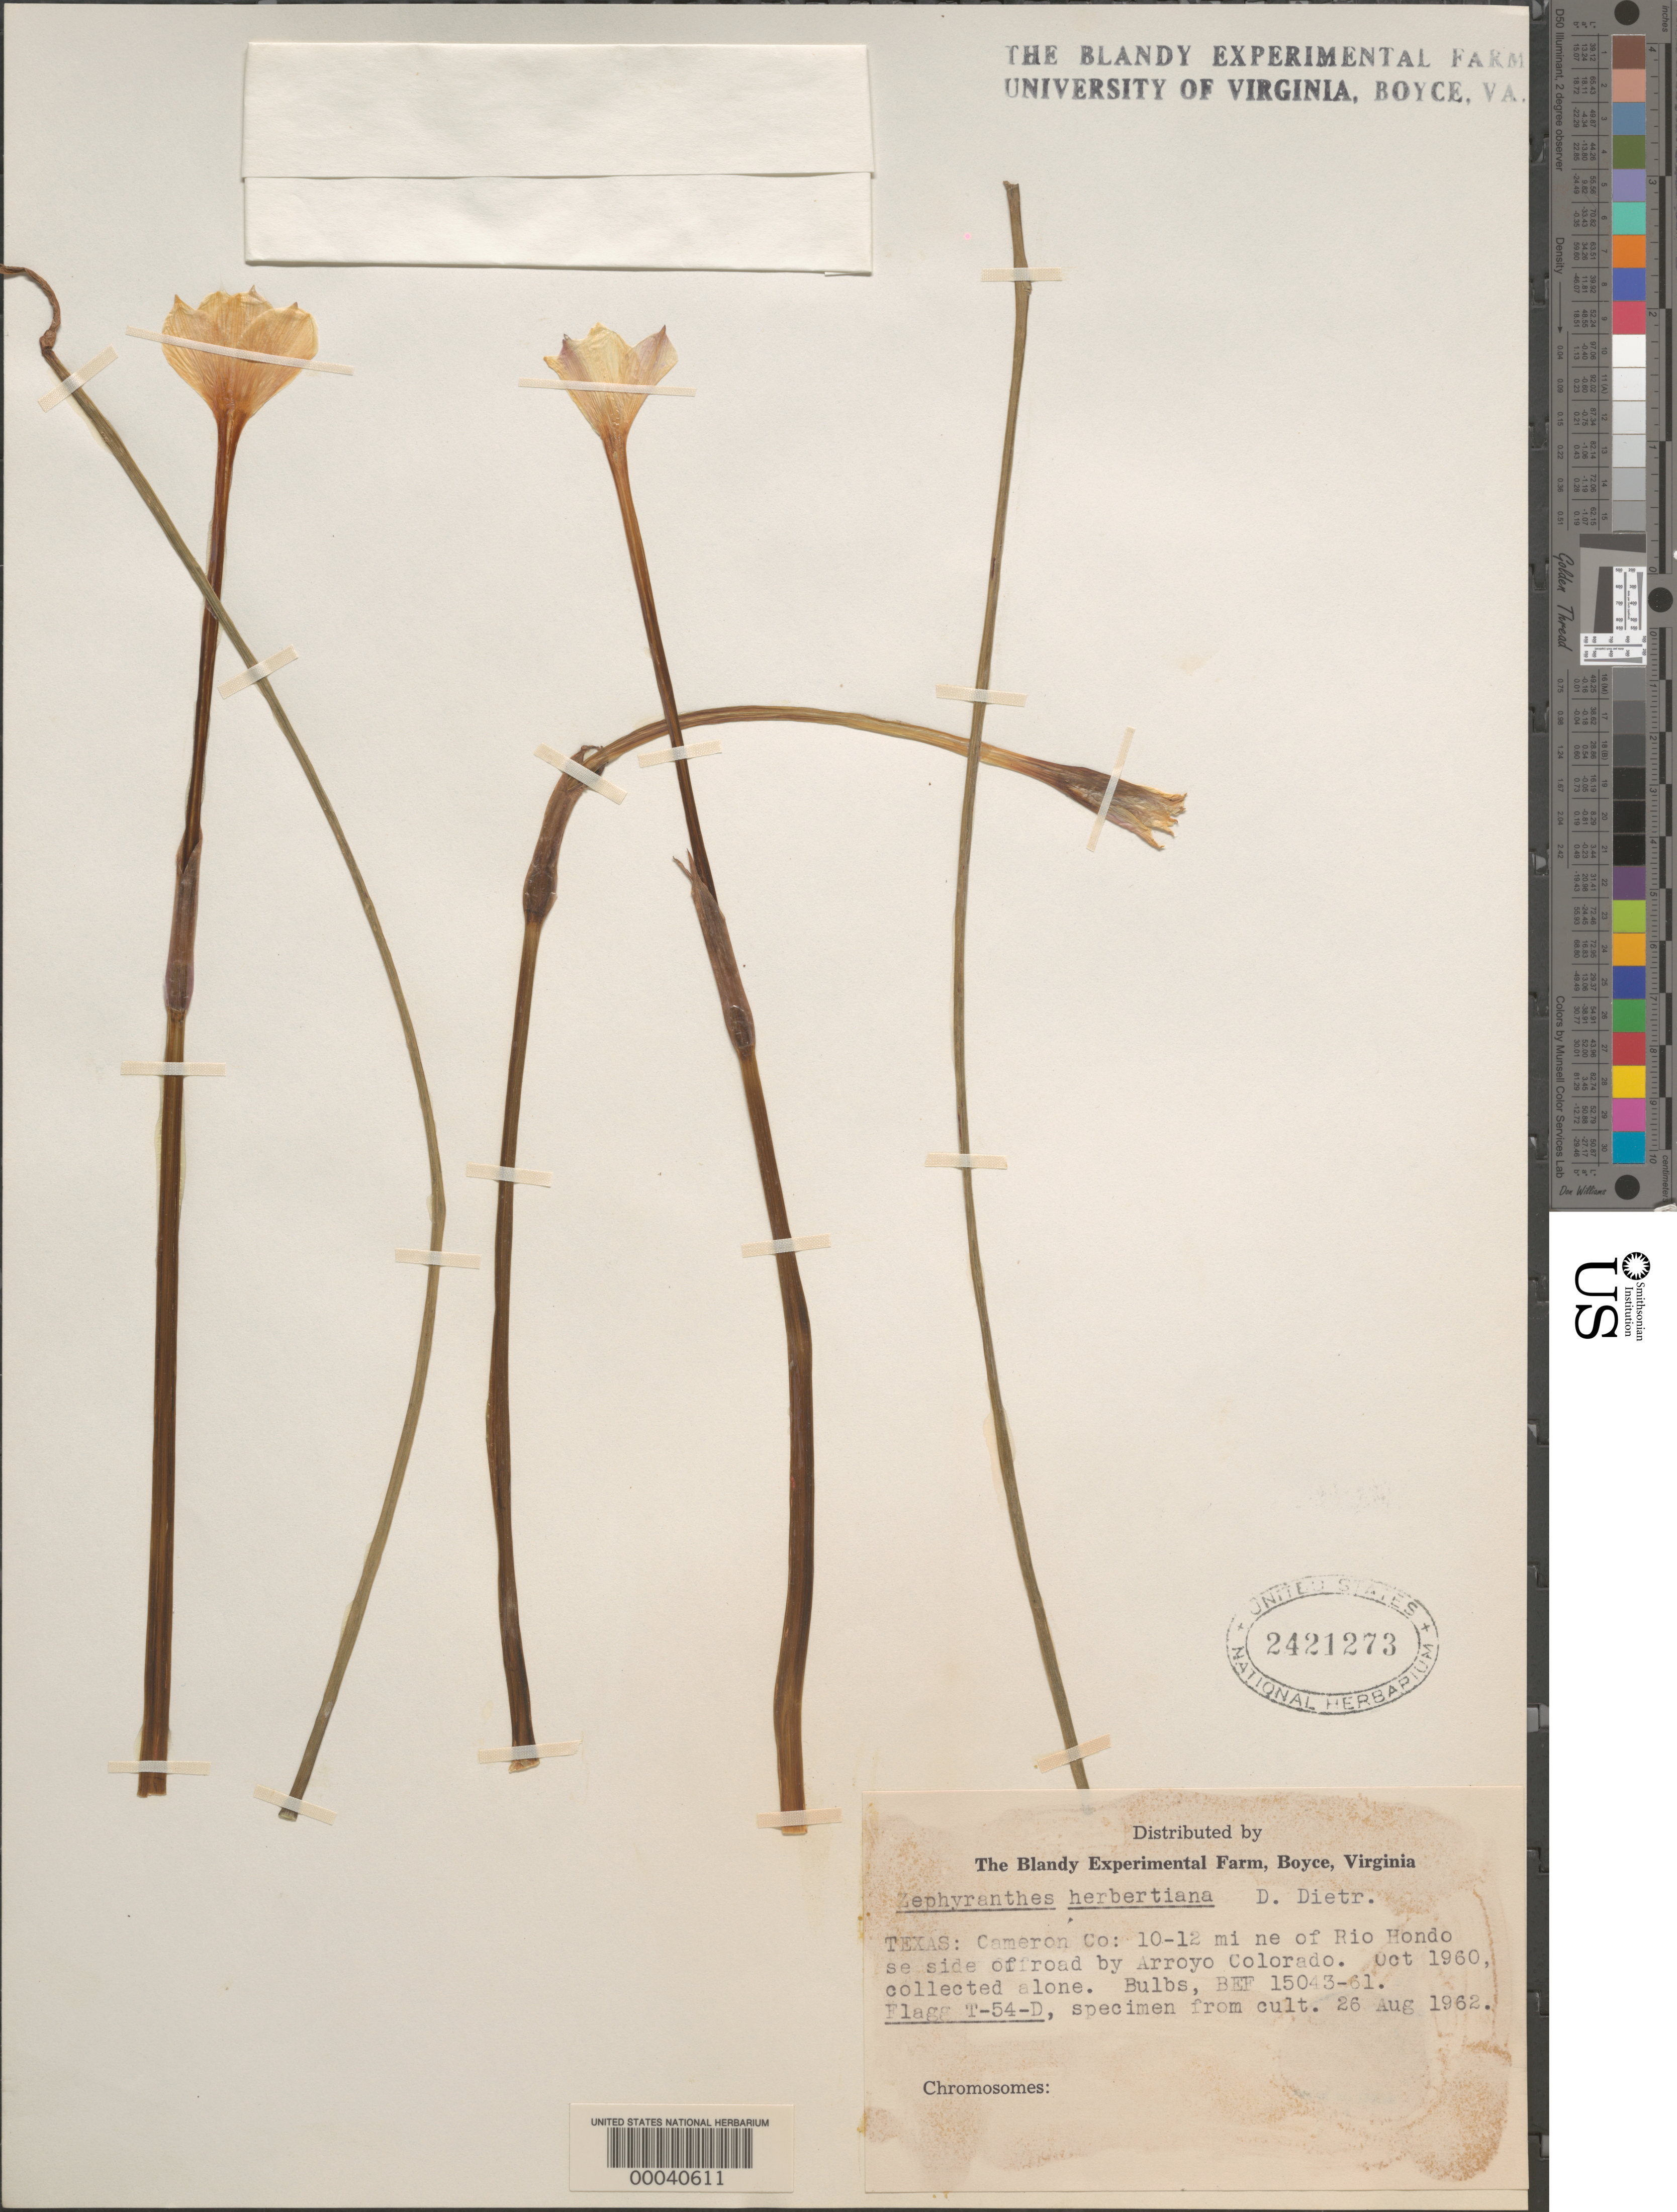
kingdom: Plantae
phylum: Tracheophyta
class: Liliopsida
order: Asparagales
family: Amaryllidaceae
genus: Zephyranthes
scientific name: Zephyranthes herbertiana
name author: D. Dietr.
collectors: R. O. Flagg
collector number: T-54-d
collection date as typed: Oct 1960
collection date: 1960-10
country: United States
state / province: Texas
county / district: Cameron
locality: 10-12 mi. ne of rio hondo, se side of rd. by arroyo colorado.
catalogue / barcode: US 2421273